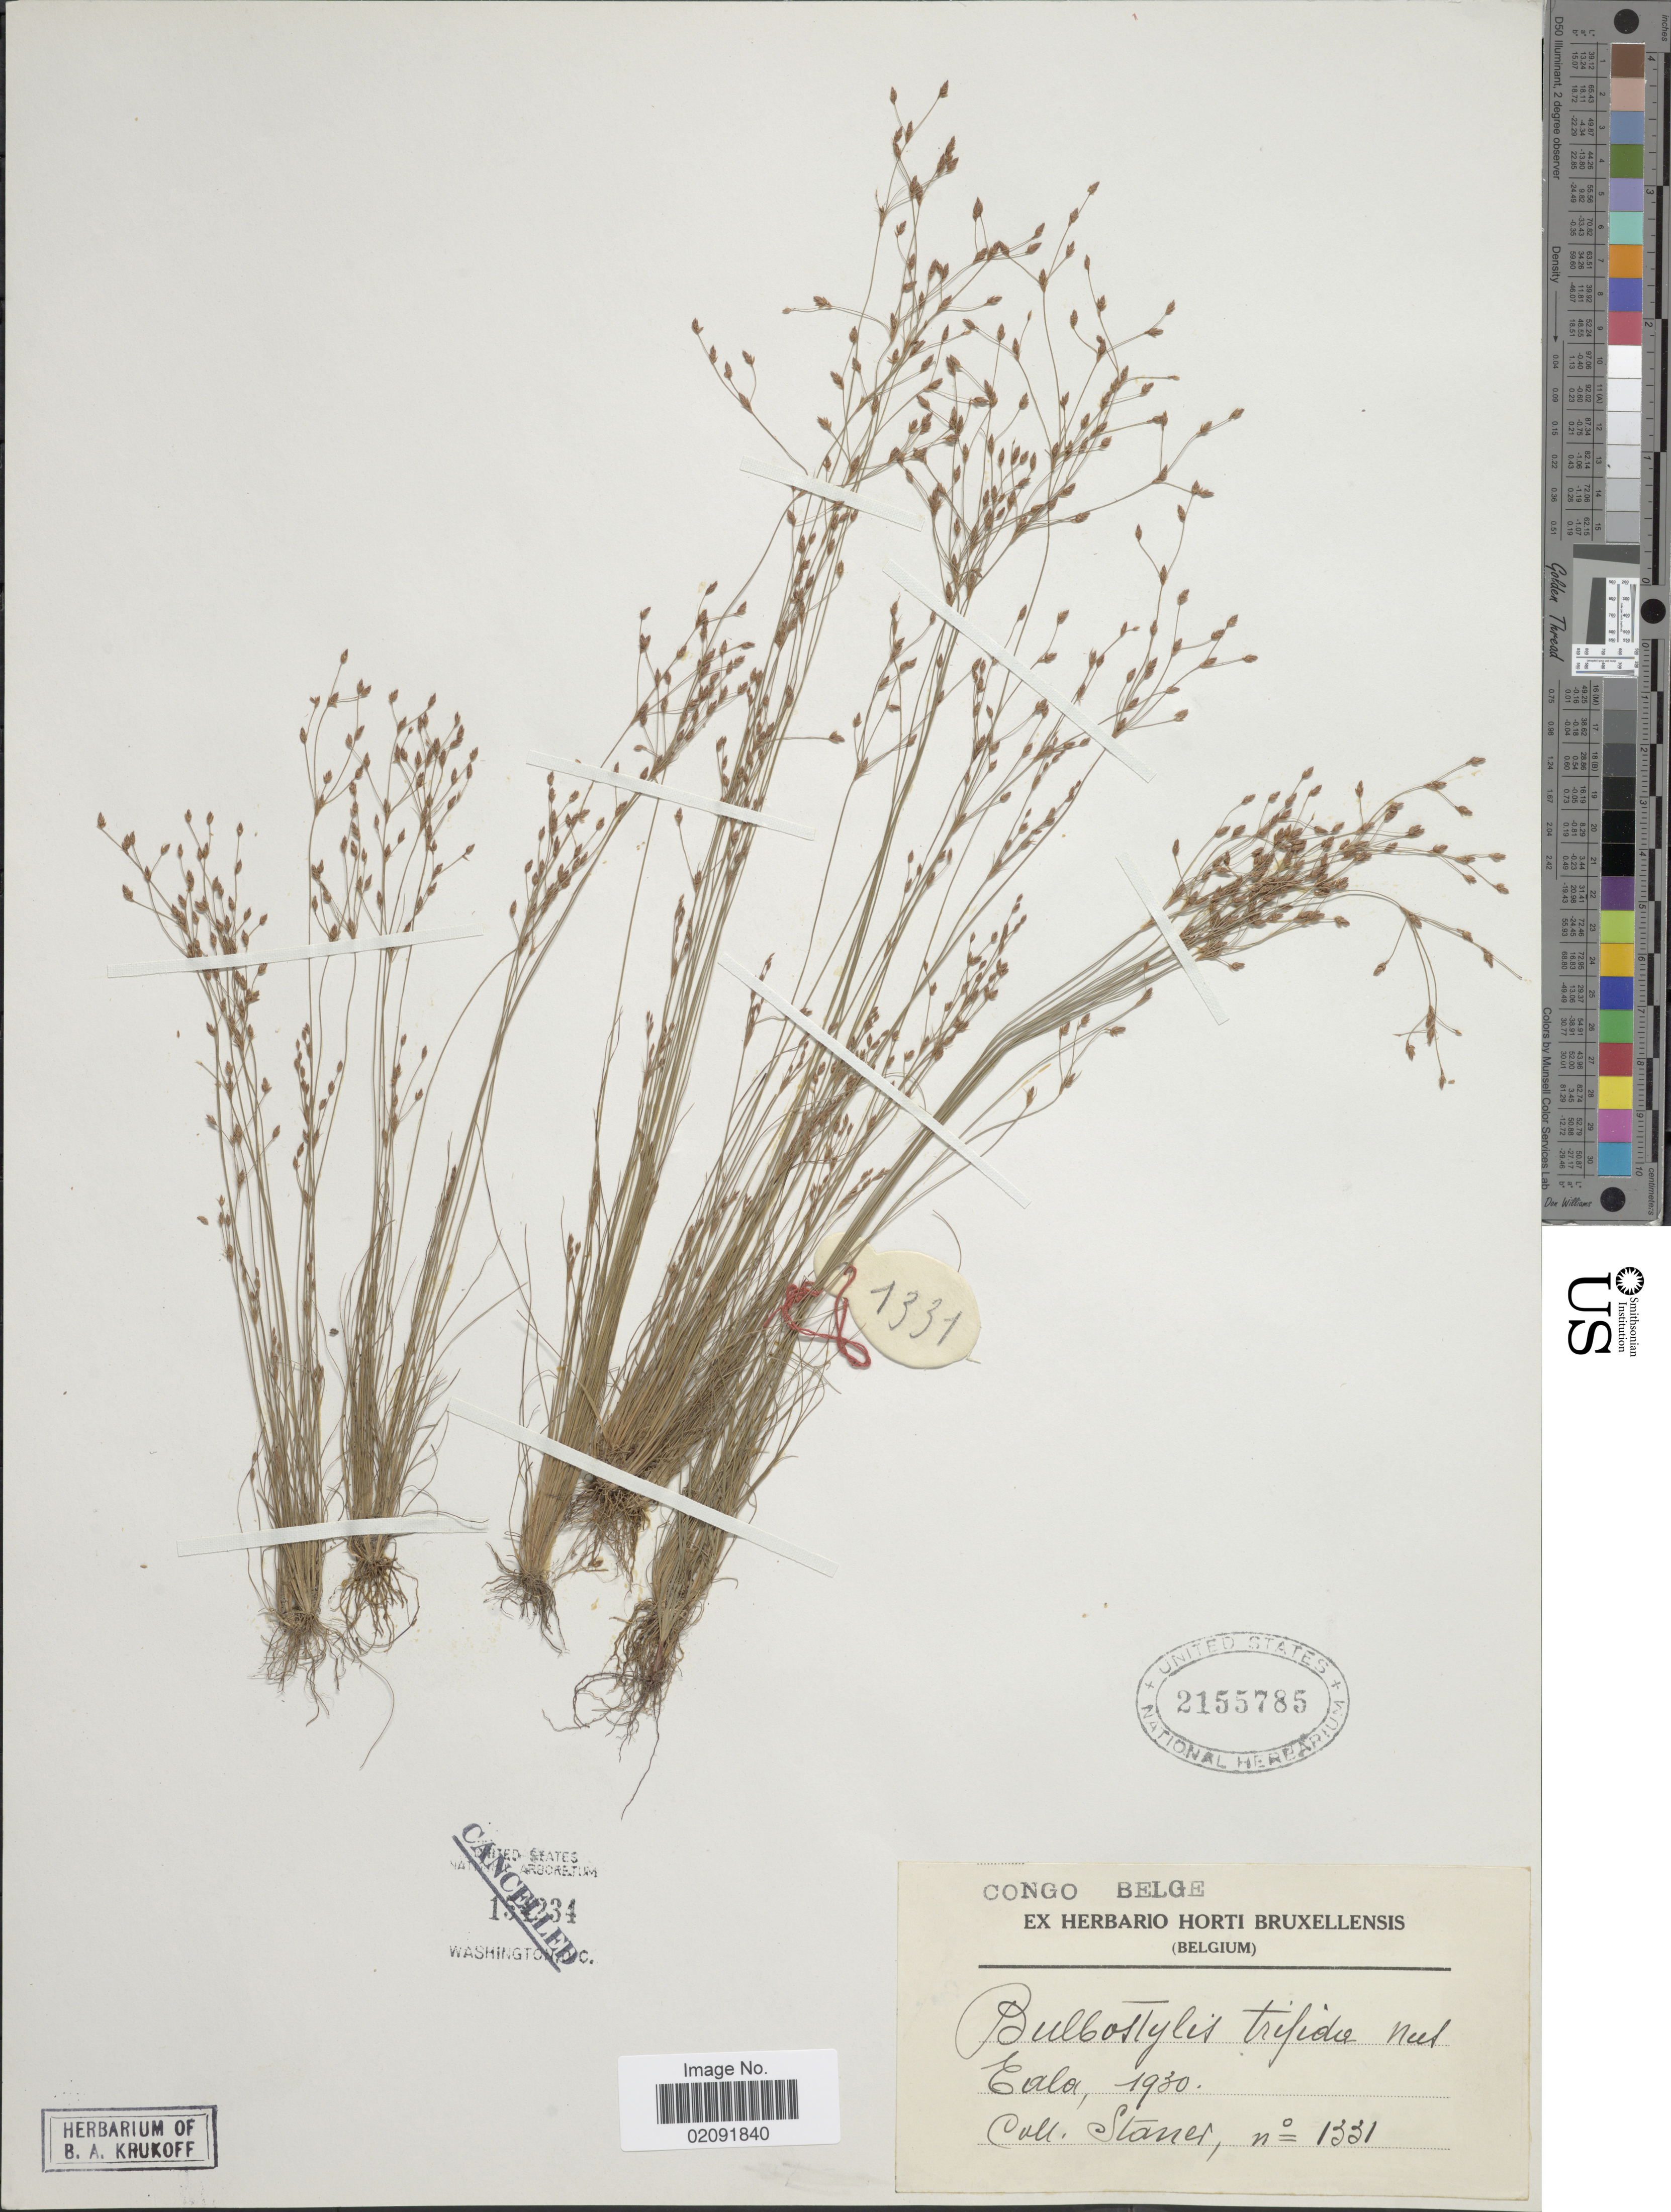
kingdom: Plantae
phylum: Tracheophyta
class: Liliopsida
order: Poales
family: Cyperaceae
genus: Bulbostylis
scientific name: Bulbostylis densa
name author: (Wall.) Hand.-Mazz.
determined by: Strong, Mark T., (BOT), Smithsonian Institution - National Museum of Natural History (UNITED STATES)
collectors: -. Staner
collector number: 1331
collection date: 1930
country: Congo, Democratic Republic of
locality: Eala, Congo Belge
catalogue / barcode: US 2155785